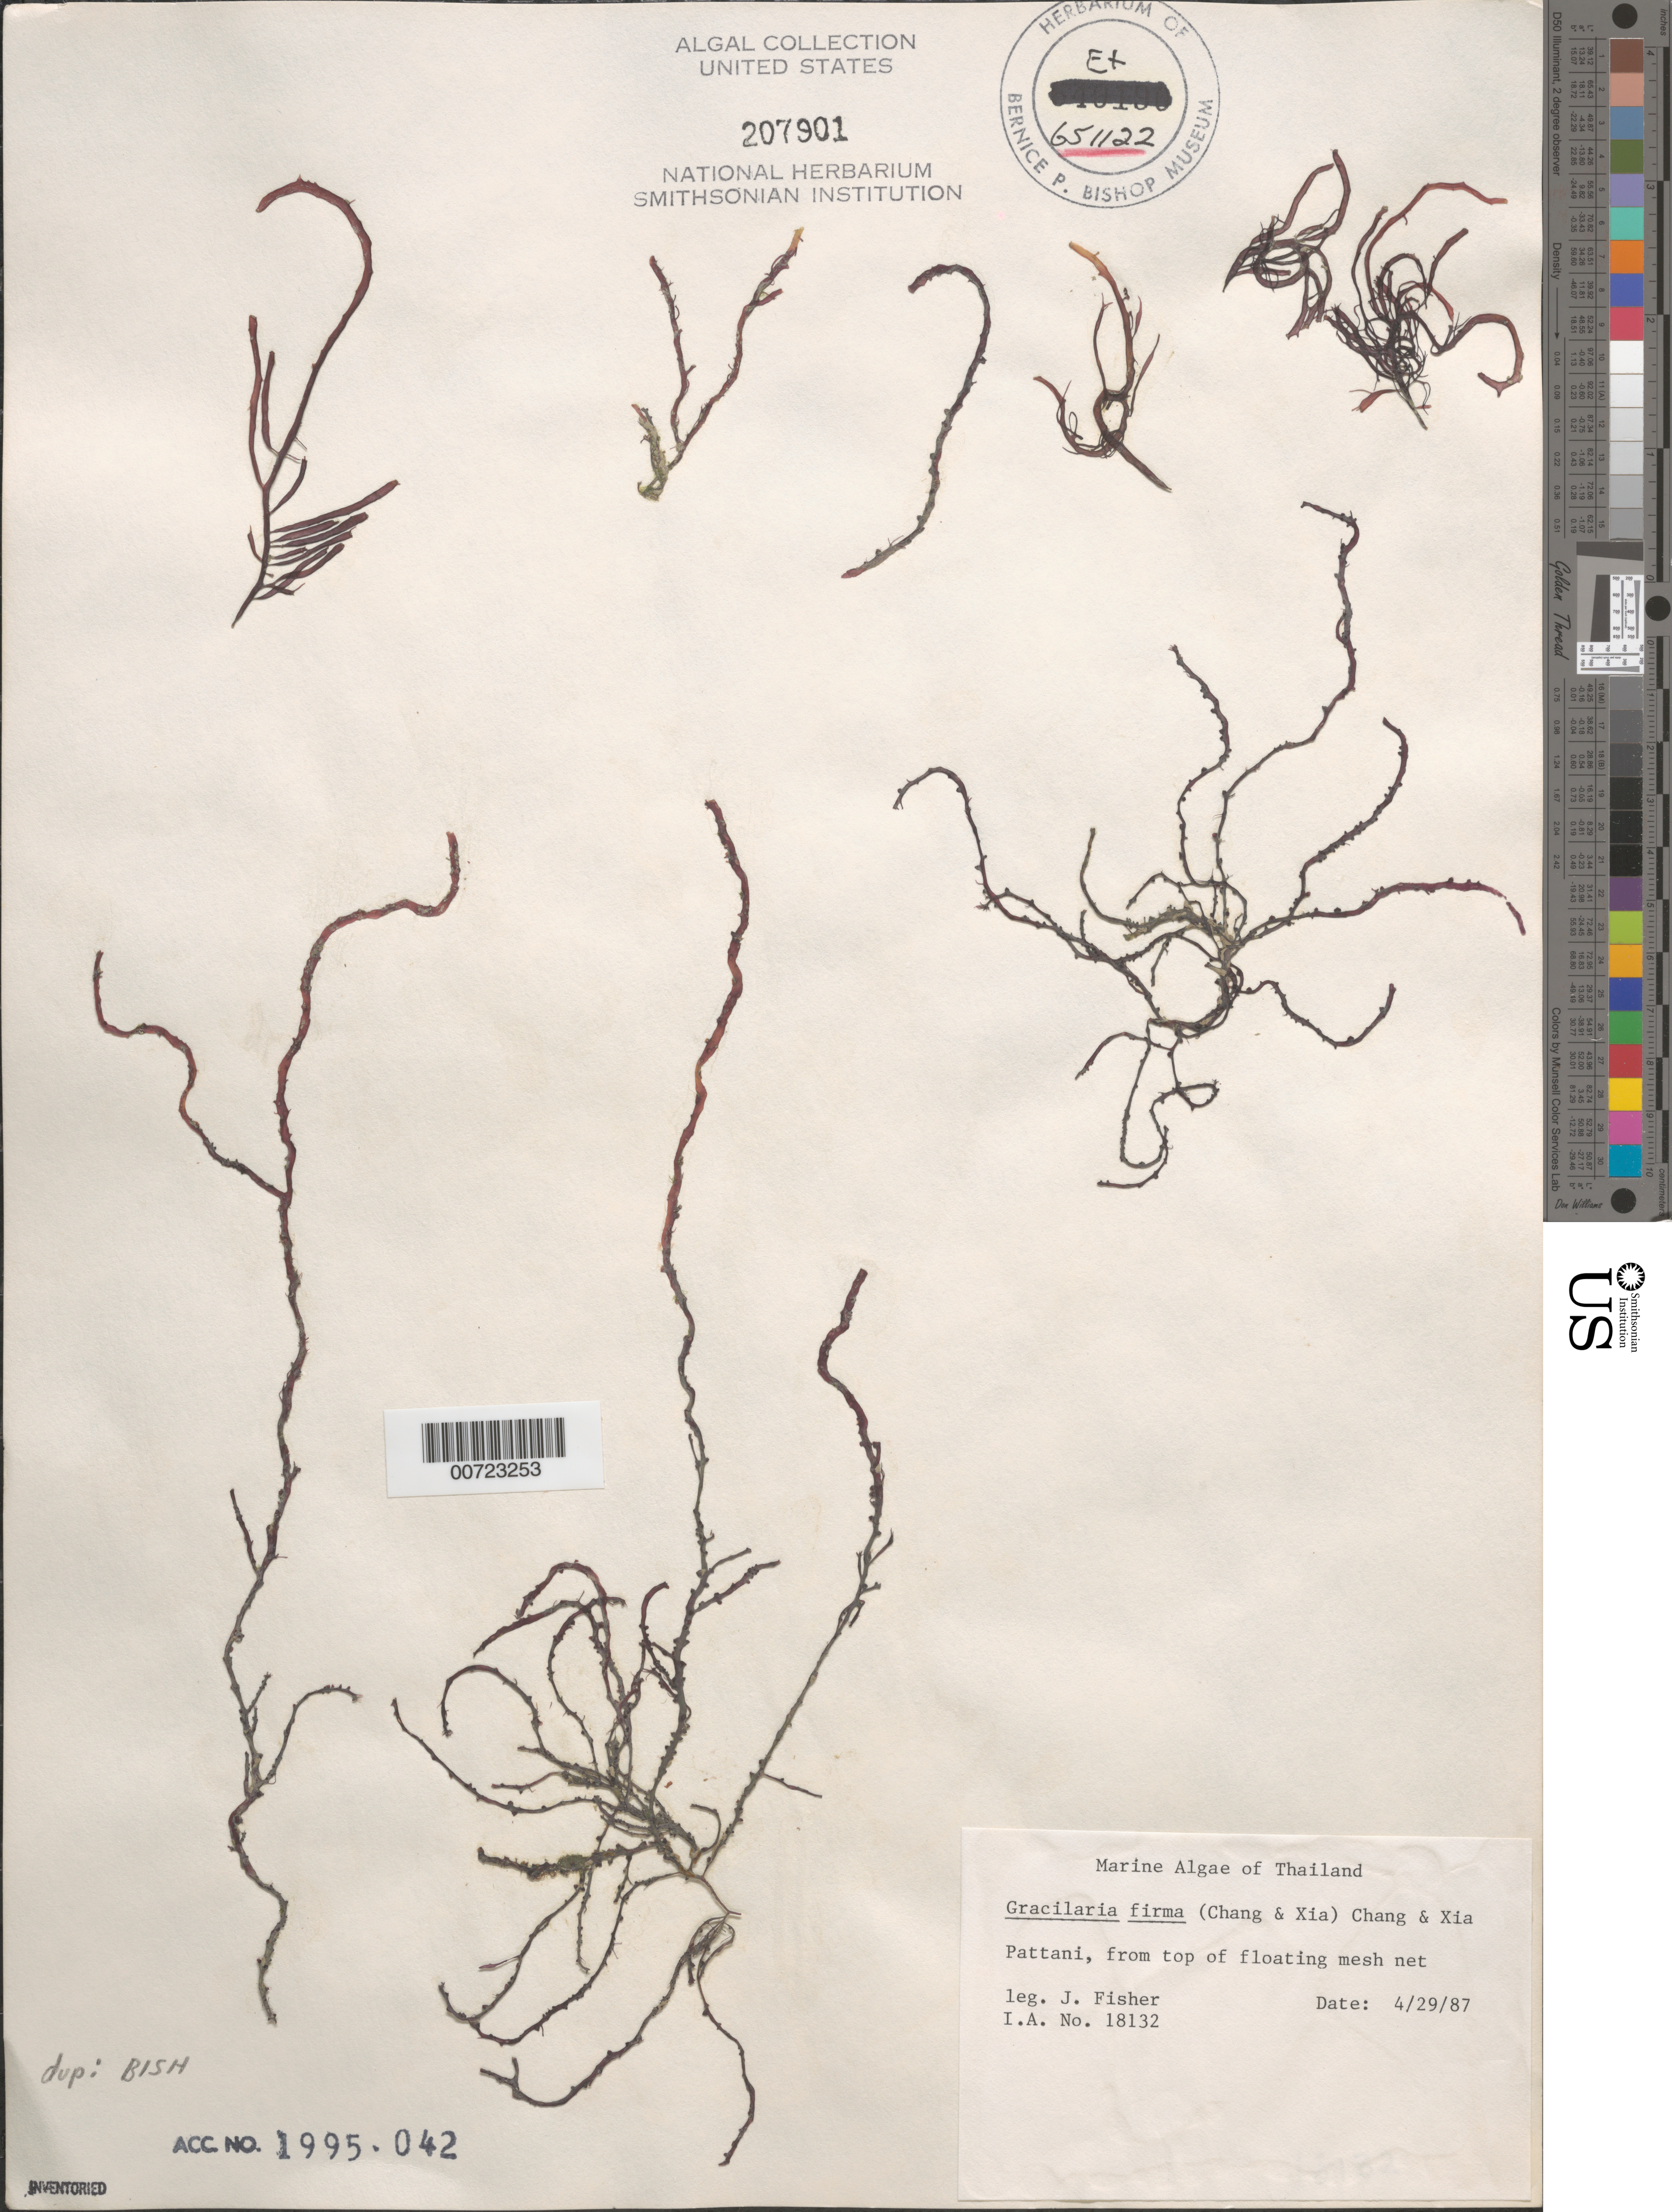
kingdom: Plantae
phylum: Rhodophyta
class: Florideophyceae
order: Gracilariales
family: Gracilariaceae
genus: Gracilaria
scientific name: Gracilaria firma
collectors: J. Fisher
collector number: IAA 18132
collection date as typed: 29 Apr 1987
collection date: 1987-04-29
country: Thailand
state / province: Pattani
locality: Pattani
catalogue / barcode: US 207901